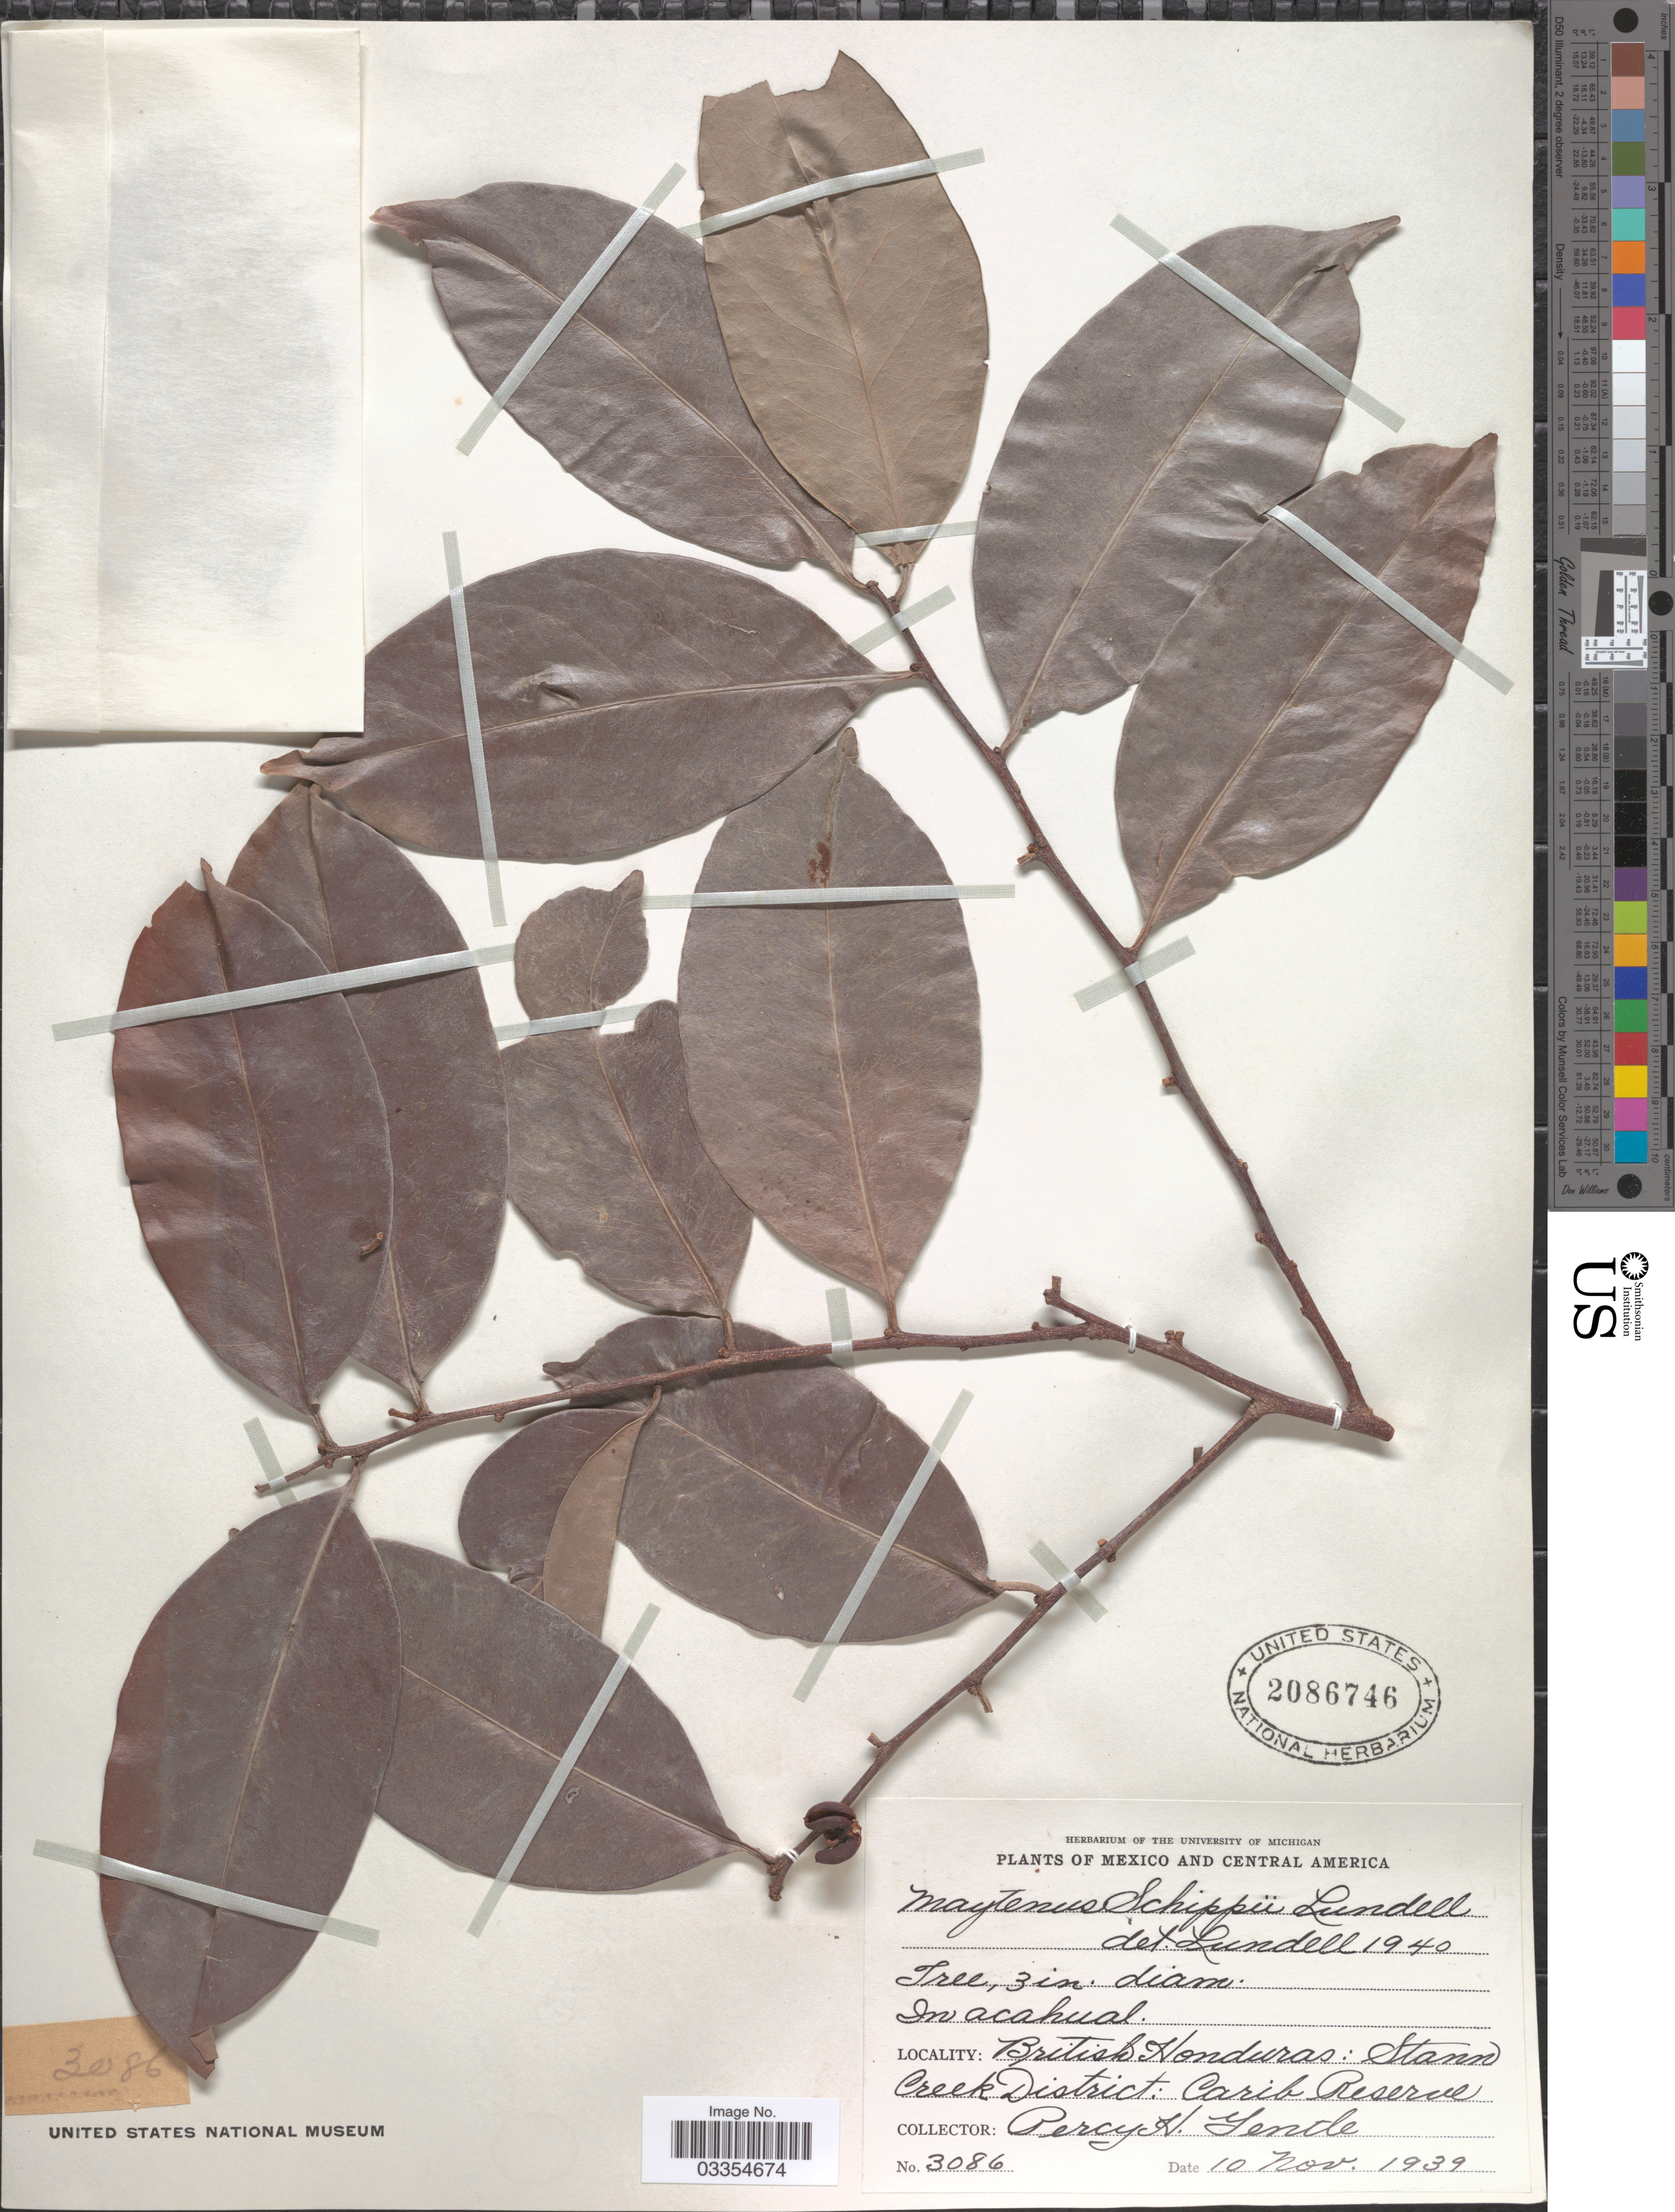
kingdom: Plantae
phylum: Tracheophyta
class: Magnoliopsida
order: Celastrales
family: Celastraceae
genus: Maytenus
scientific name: Maytenus schippii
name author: Lundell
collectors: P. H. Gentle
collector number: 3086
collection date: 1939-11-10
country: Belize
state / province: Stann Creek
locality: British Honduras: Stann Creek District: Carib Reserve.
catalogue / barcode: US 2086746